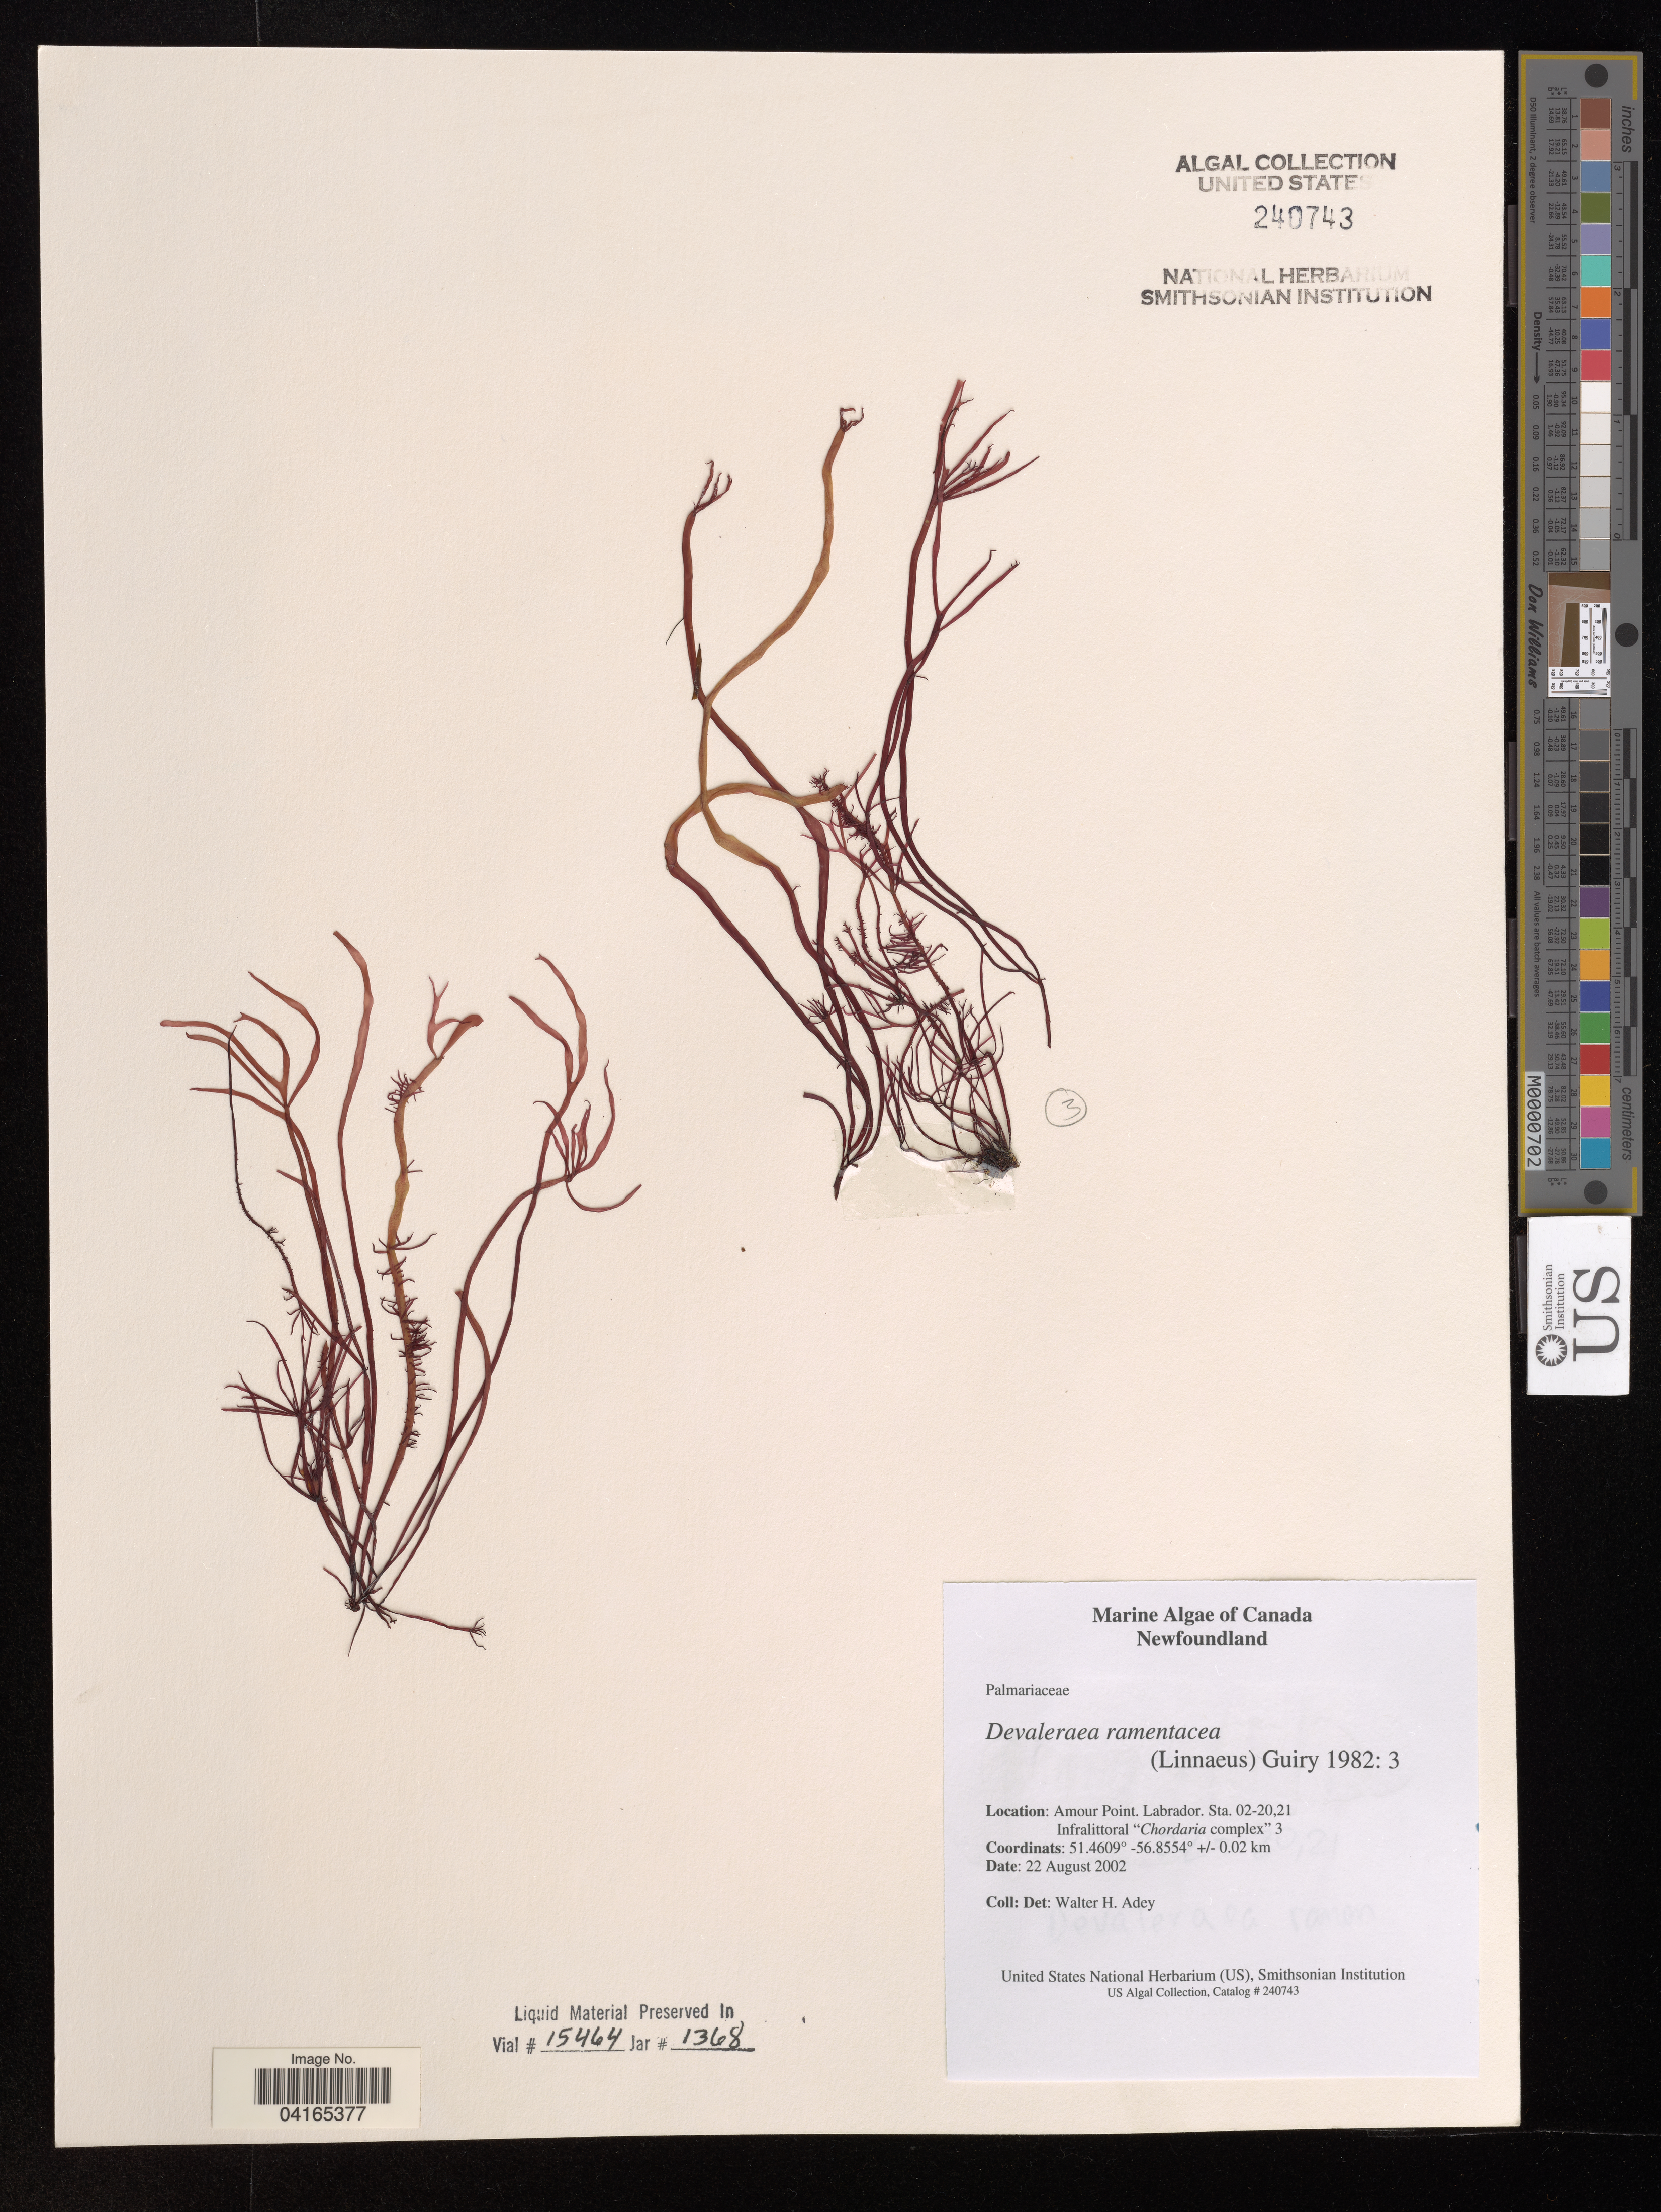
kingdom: Plantae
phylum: Rhodophyta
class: Florideophyceae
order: Palmariales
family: Palmariaceae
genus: Devaleraea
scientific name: Devaleraea ramentacea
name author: (L.) Guiry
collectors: W. H. Adey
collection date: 2002-08-22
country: Canada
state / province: Newfoundland and Labrador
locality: Labrador, Armour Point. Sta. 02-20,21. Infralittoral "Chordaria complex" 3.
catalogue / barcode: US 240743